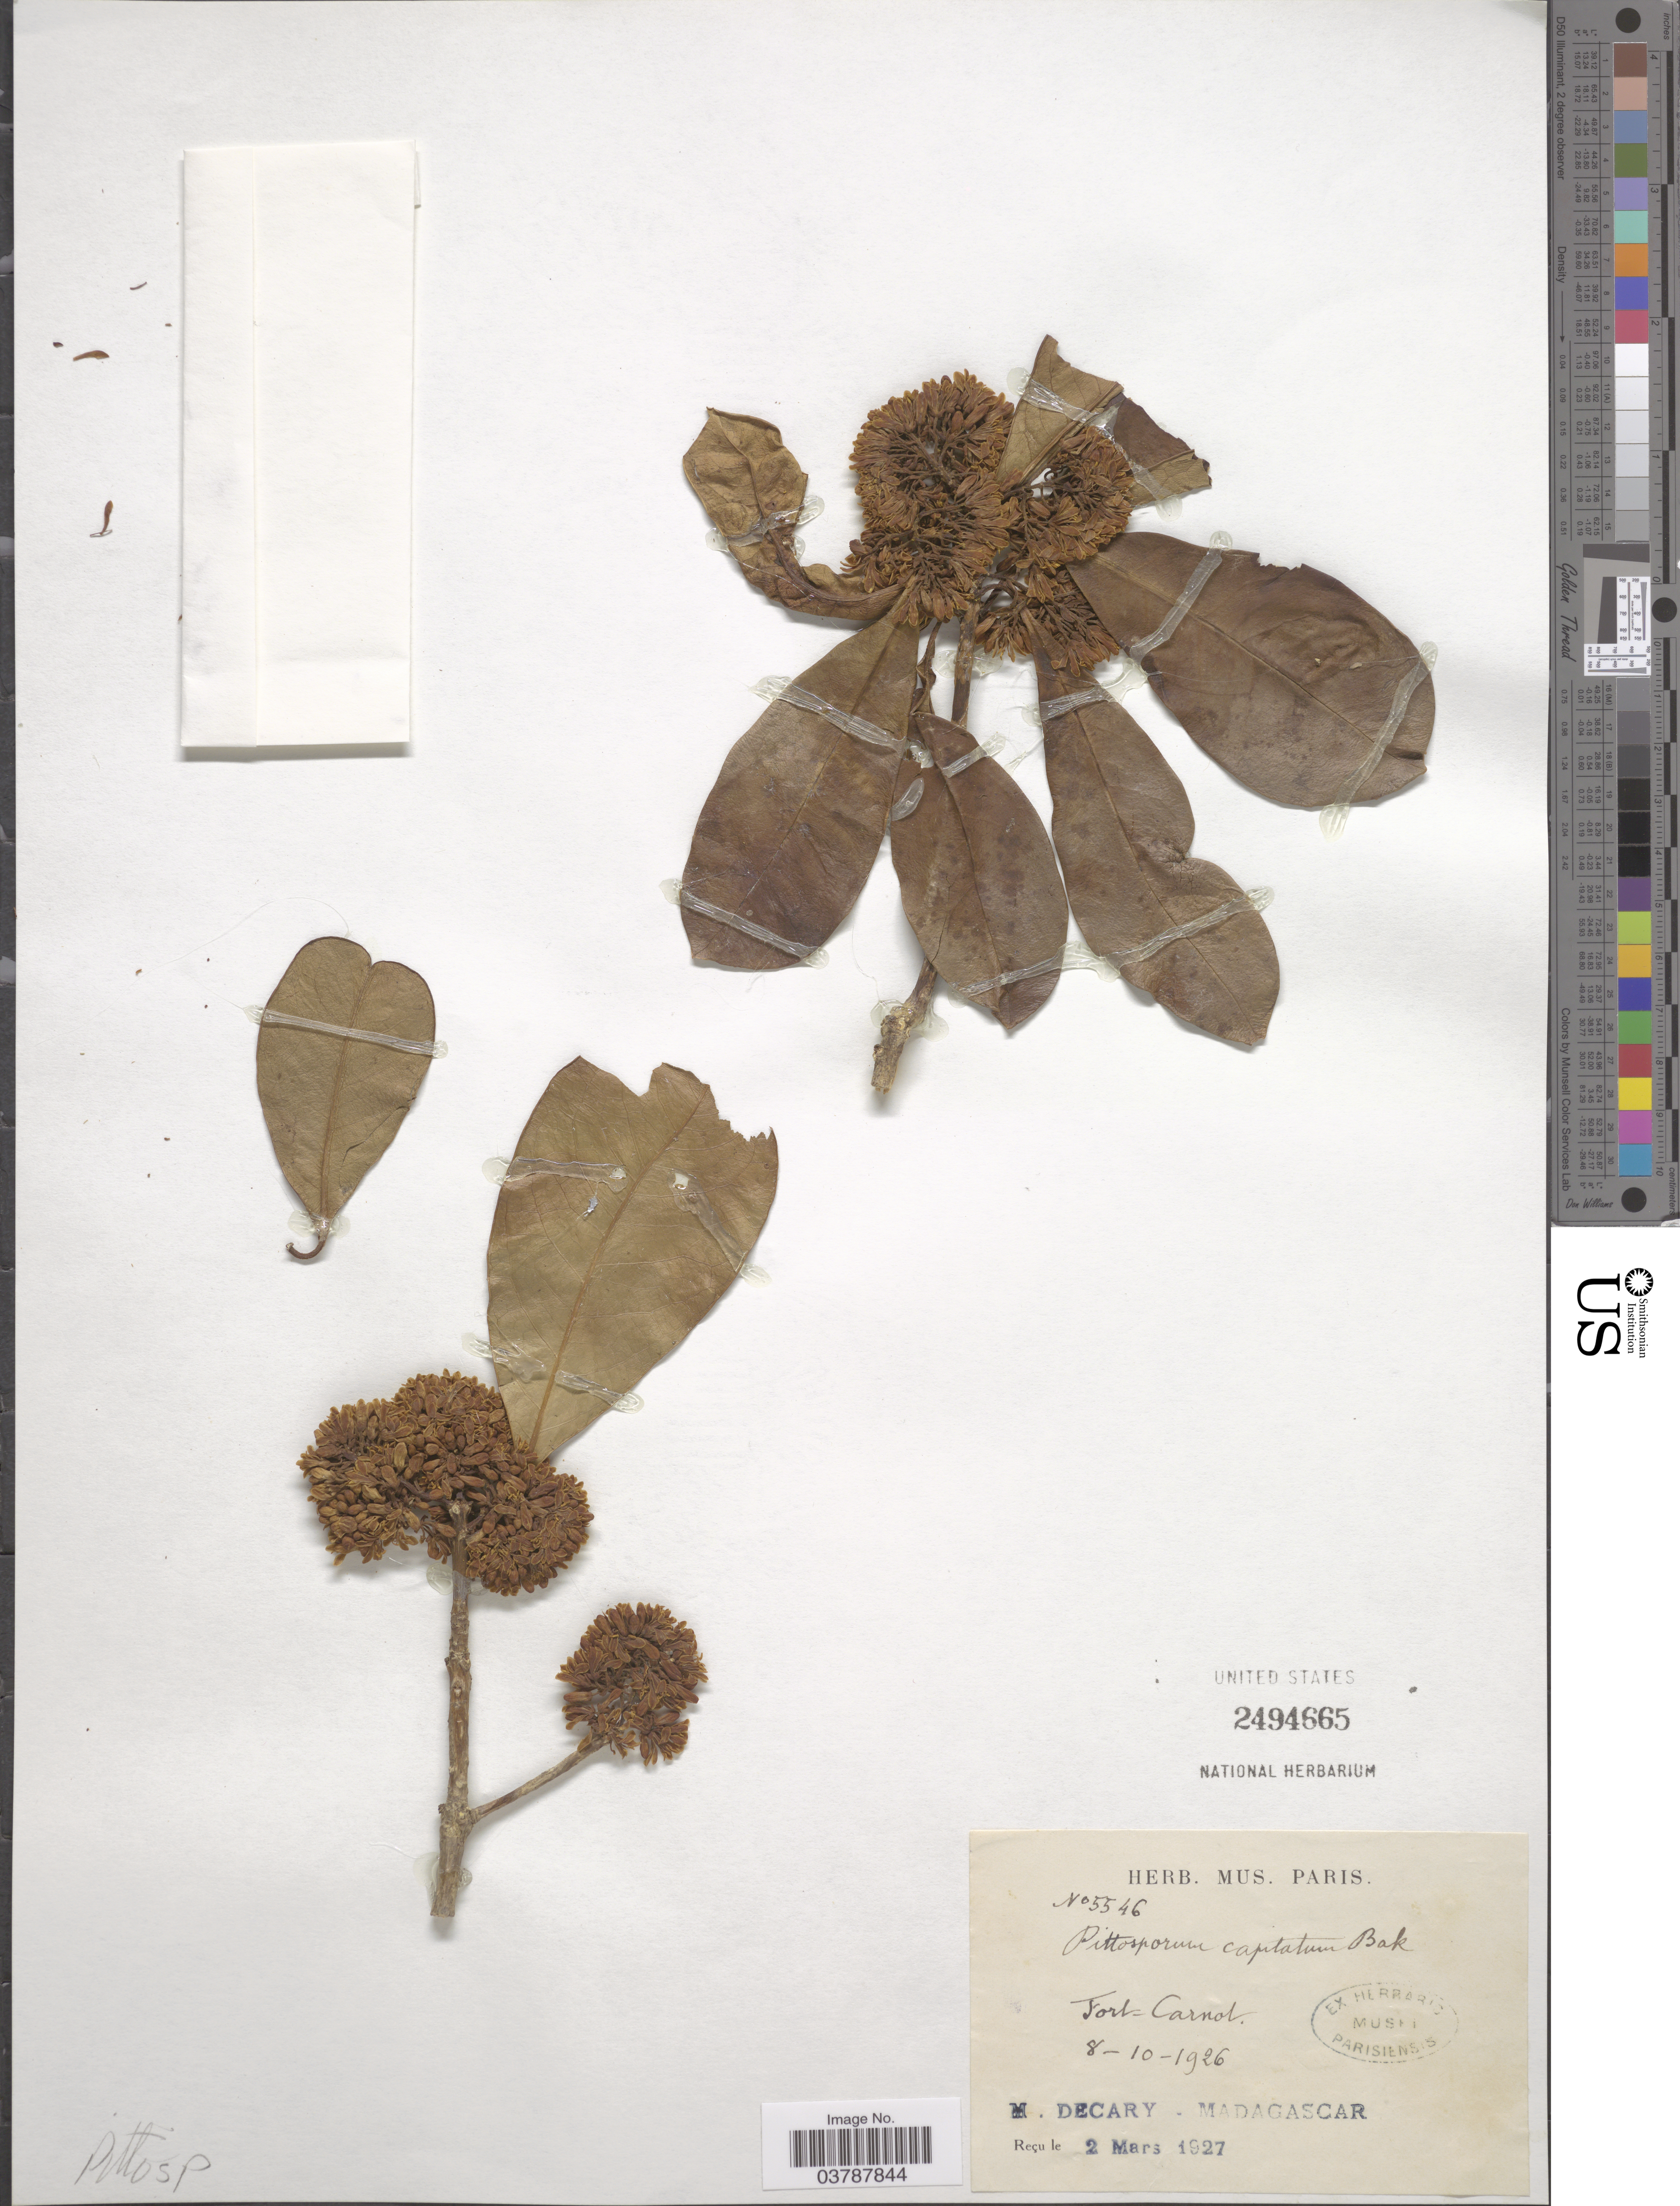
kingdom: Plantae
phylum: Tracheophyta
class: Magnoliopsida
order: Apiales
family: Pittosporaceae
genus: Pittosporum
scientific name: Pittosporum capitatum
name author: Brongn. & Gris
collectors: R. Decary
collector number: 5546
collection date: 1926-10-08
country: Madagascar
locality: Fort Carnot.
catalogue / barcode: US 2494665